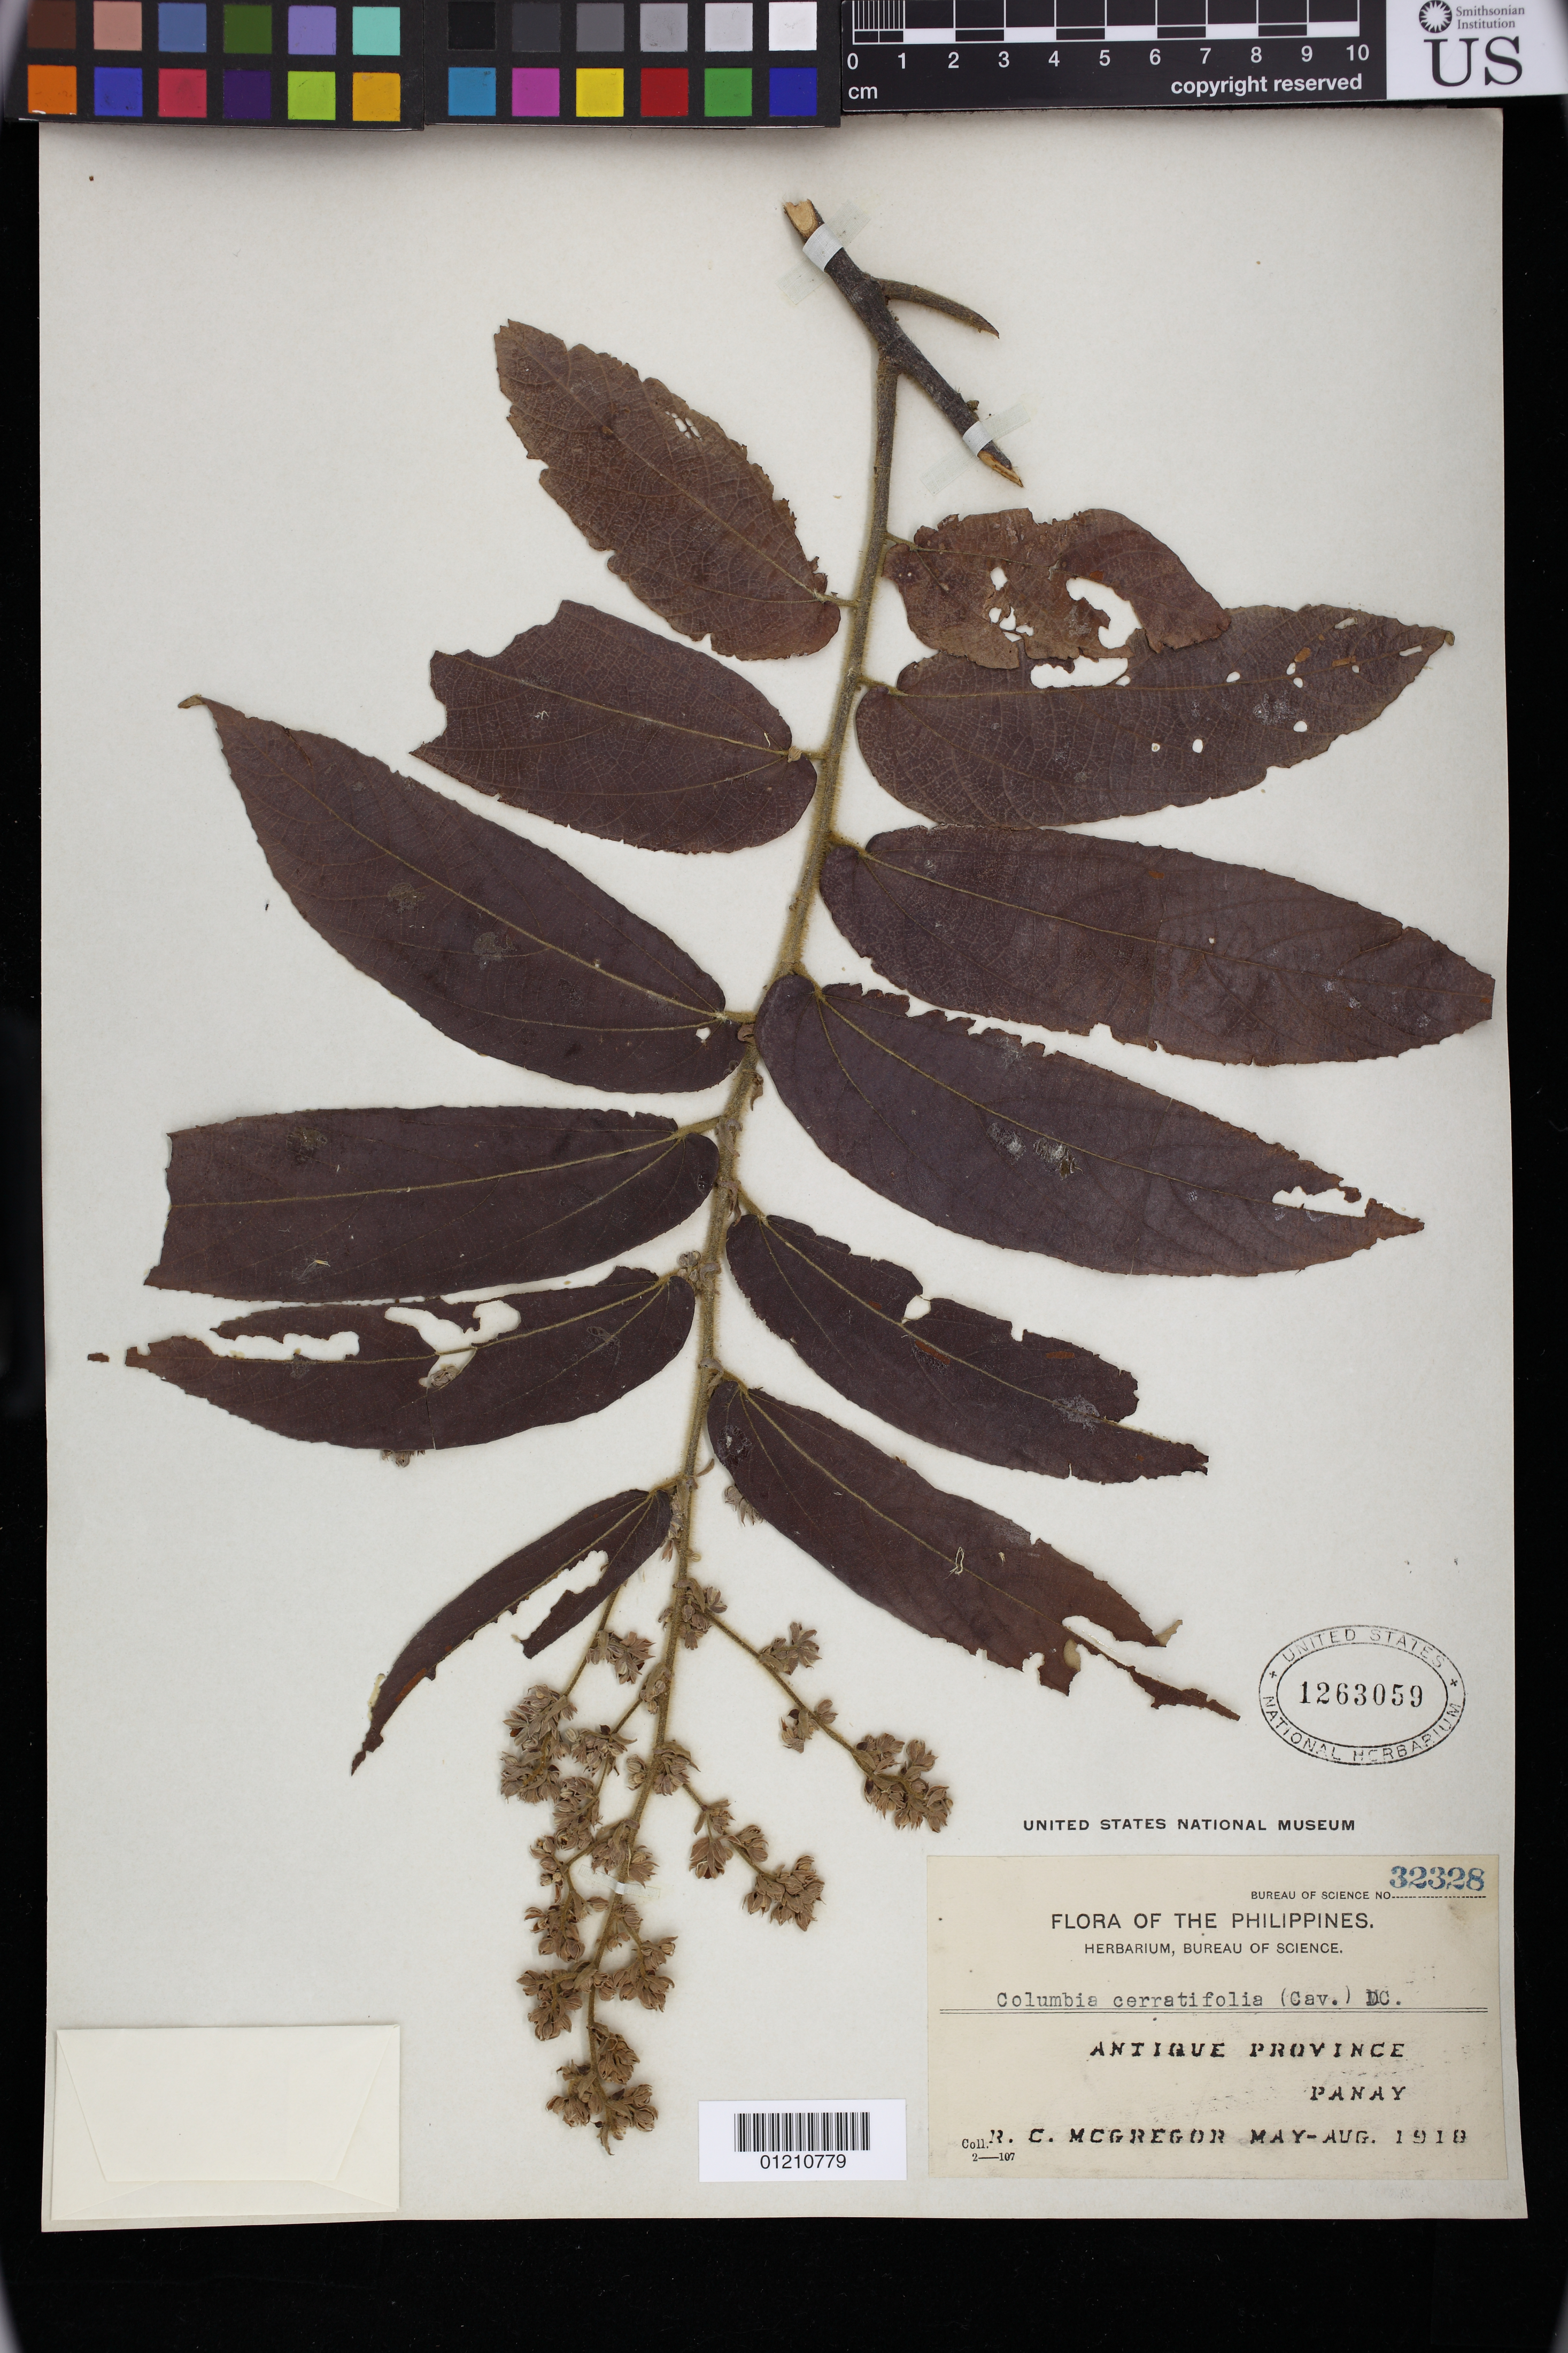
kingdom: Plantae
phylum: Tracheophyta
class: Magnoliopsida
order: Malvales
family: Malvaceae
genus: Colona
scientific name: Colona serratifolia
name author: Cav.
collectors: R. C. McGregor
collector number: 32328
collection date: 1918-05/1918-08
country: Philippines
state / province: Western Visayas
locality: Antique Province, Panay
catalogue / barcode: US 1263059